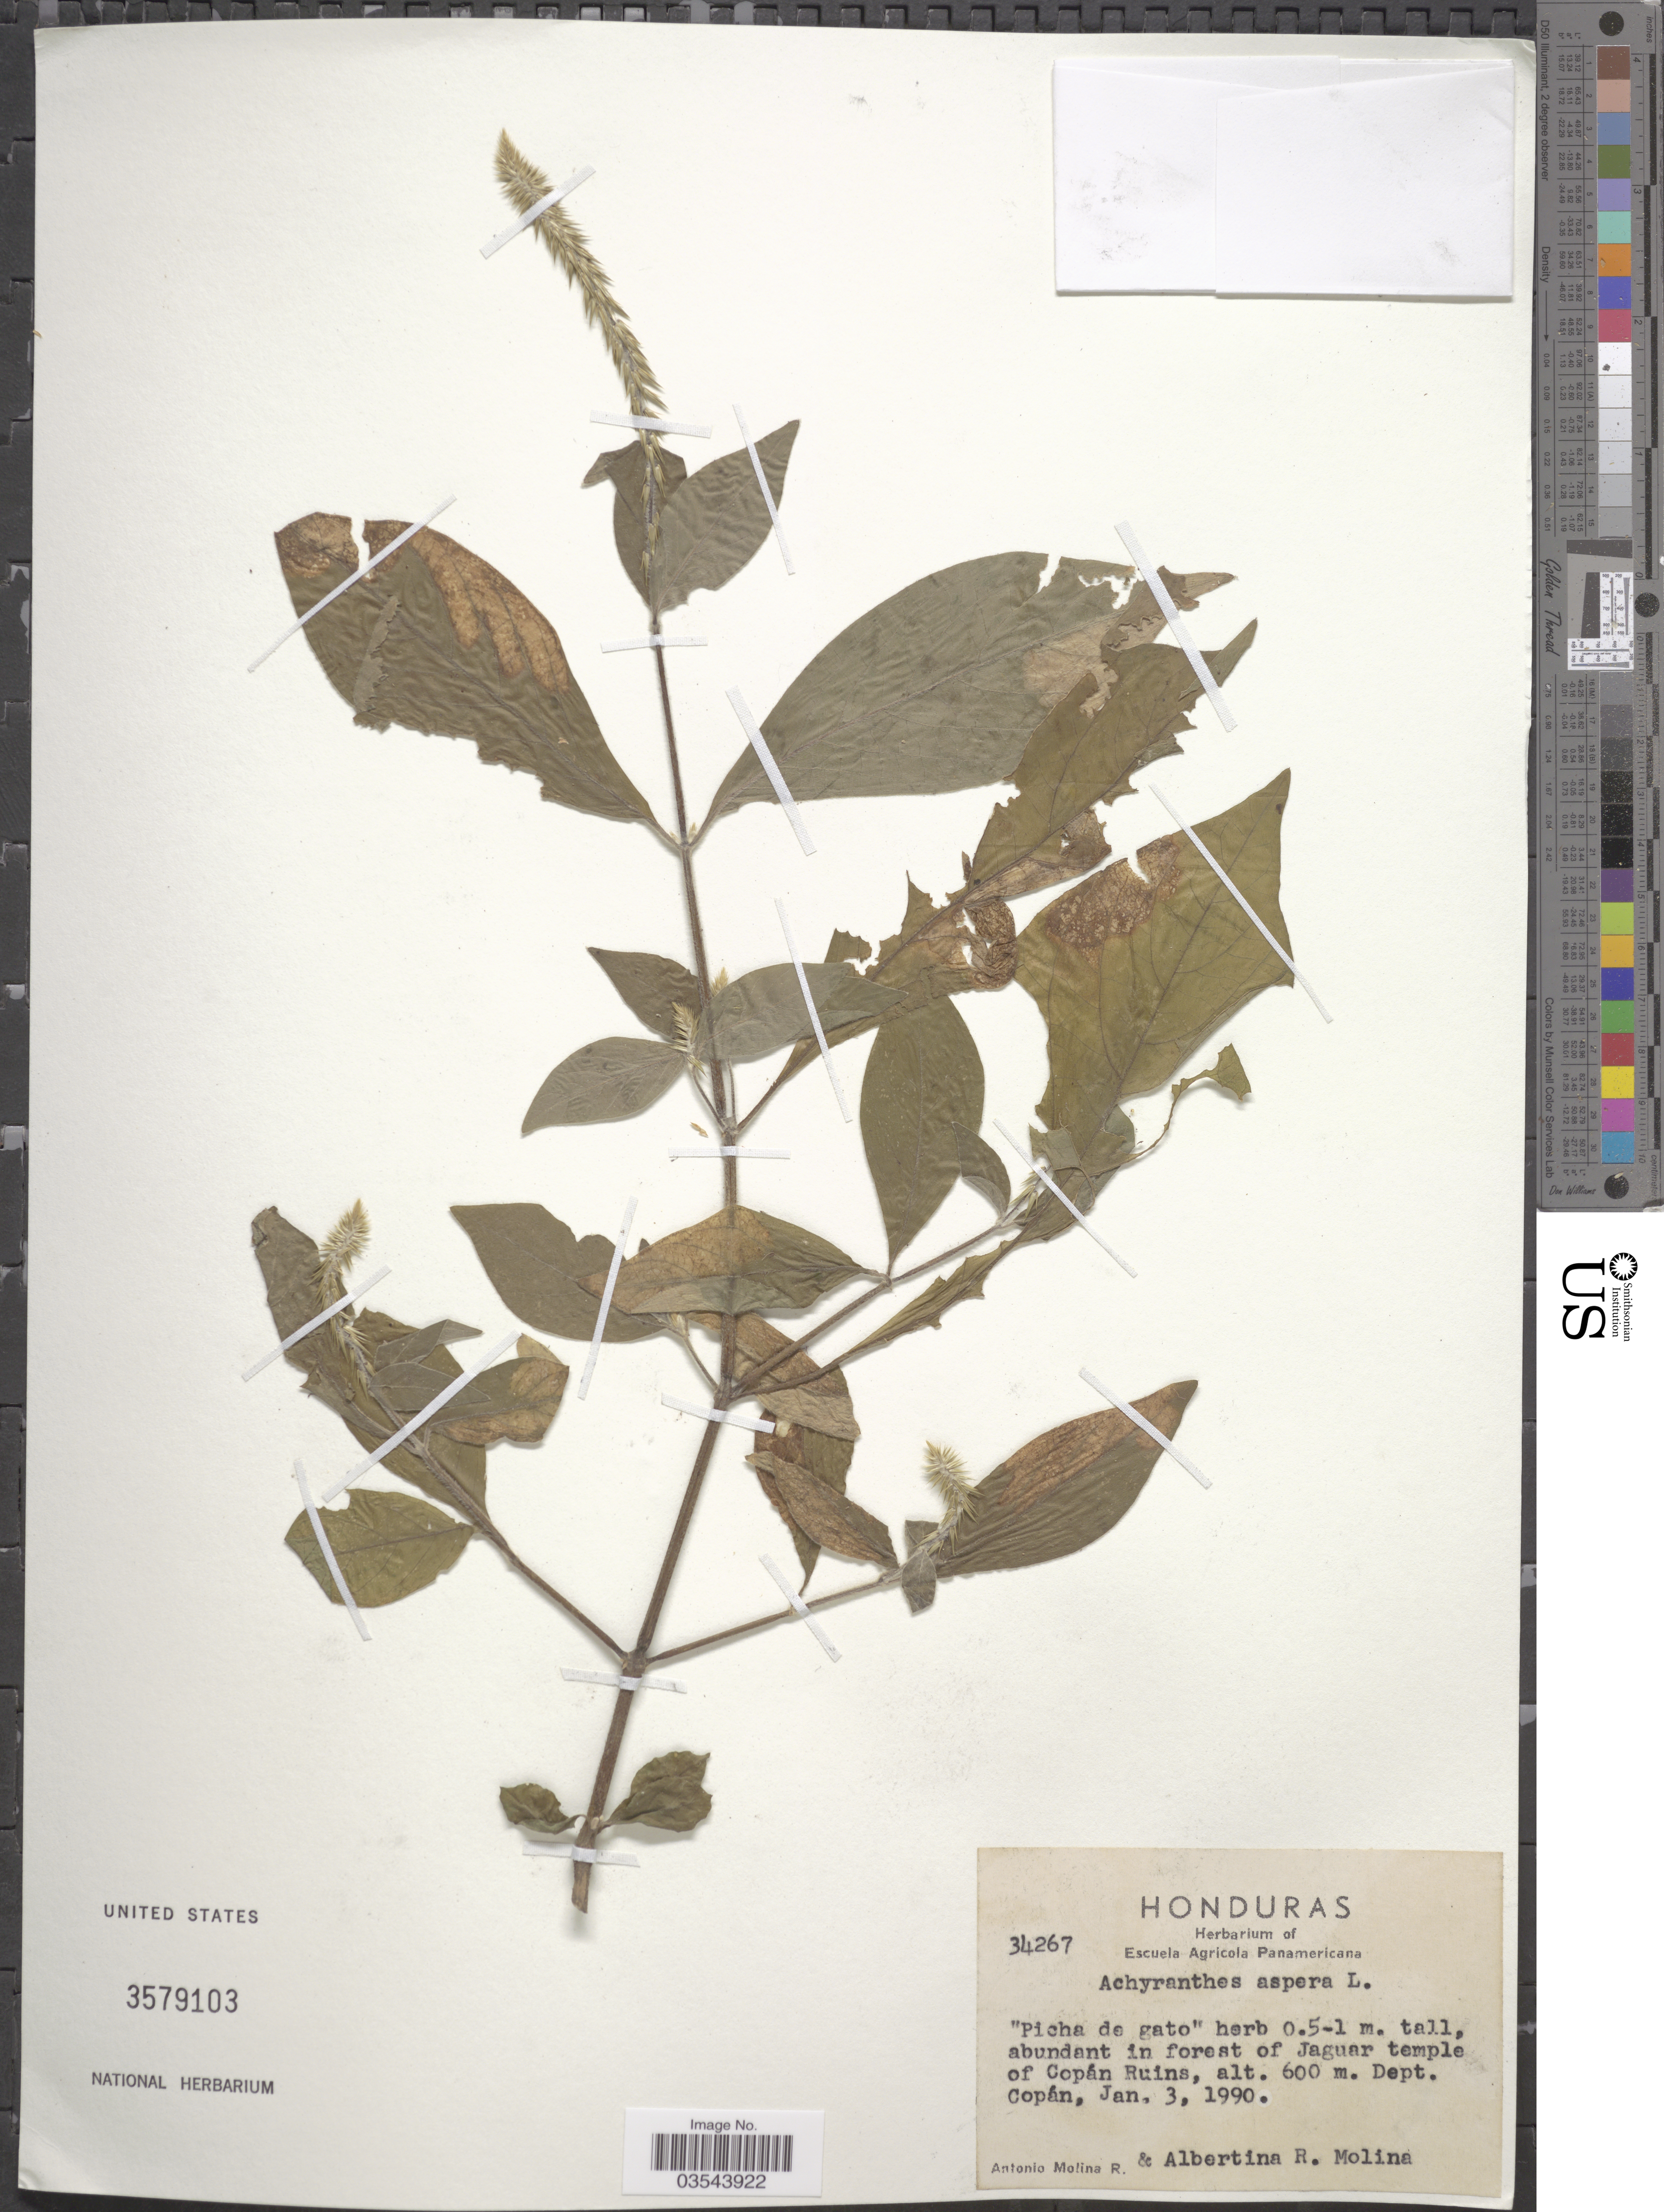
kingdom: Plantae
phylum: Tracheophyta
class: Magnoliopsida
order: Caryophyllales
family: Amaranthaceae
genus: Achyranthes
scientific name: Achyranthes aspera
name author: L.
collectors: A. Molina R. & A. R. Molina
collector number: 34267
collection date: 1990-01-03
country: Honduras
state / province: Copán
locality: Abundant in forest of Jaguar temple of Copán Ruins, Dept. Copán.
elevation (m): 600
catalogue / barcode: US 3579103